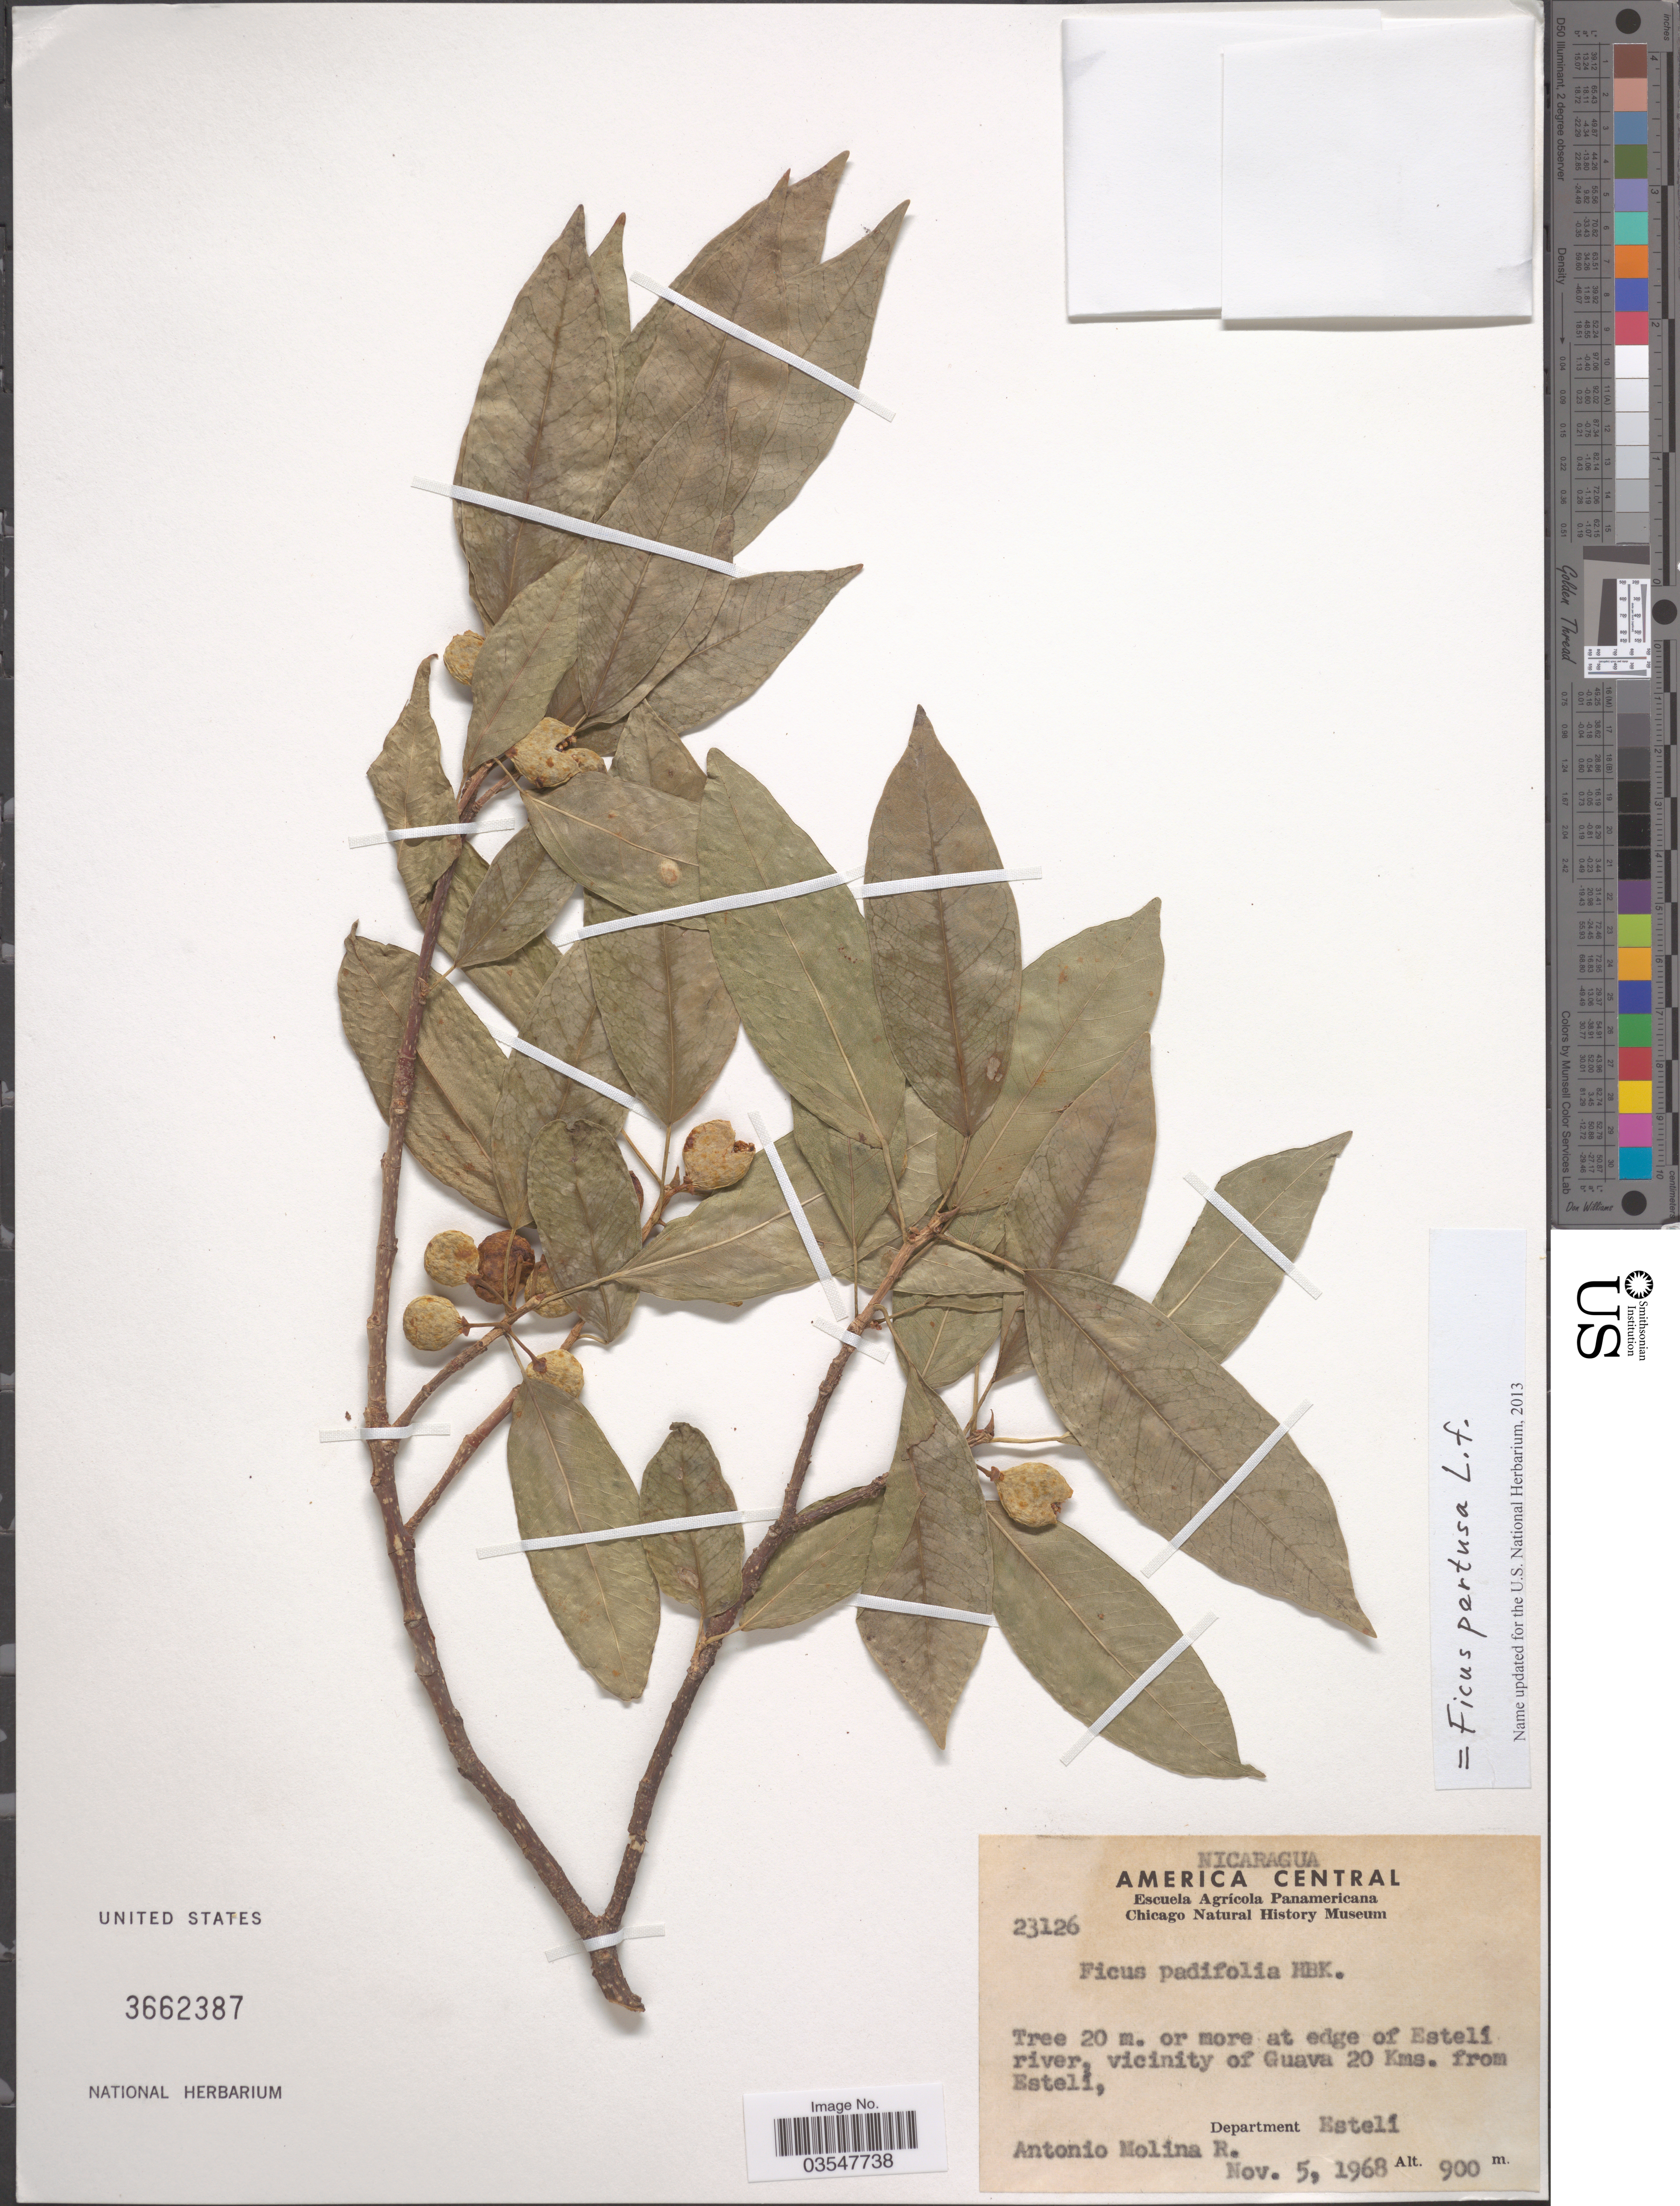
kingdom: Plantae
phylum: Tracheophyta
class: Magnoliopsida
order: Rosales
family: Moraceae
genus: Ficus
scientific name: Ficus pertusa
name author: L. f.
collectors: A. Molina R.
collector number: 23126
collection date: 1968-11-05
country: Nicaragua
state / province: Esteli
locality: At edge of Estelí river, vicinity of Guava 20 Kms. from Estelí, Department Estelí.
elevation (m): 900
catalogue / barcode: US 3662387